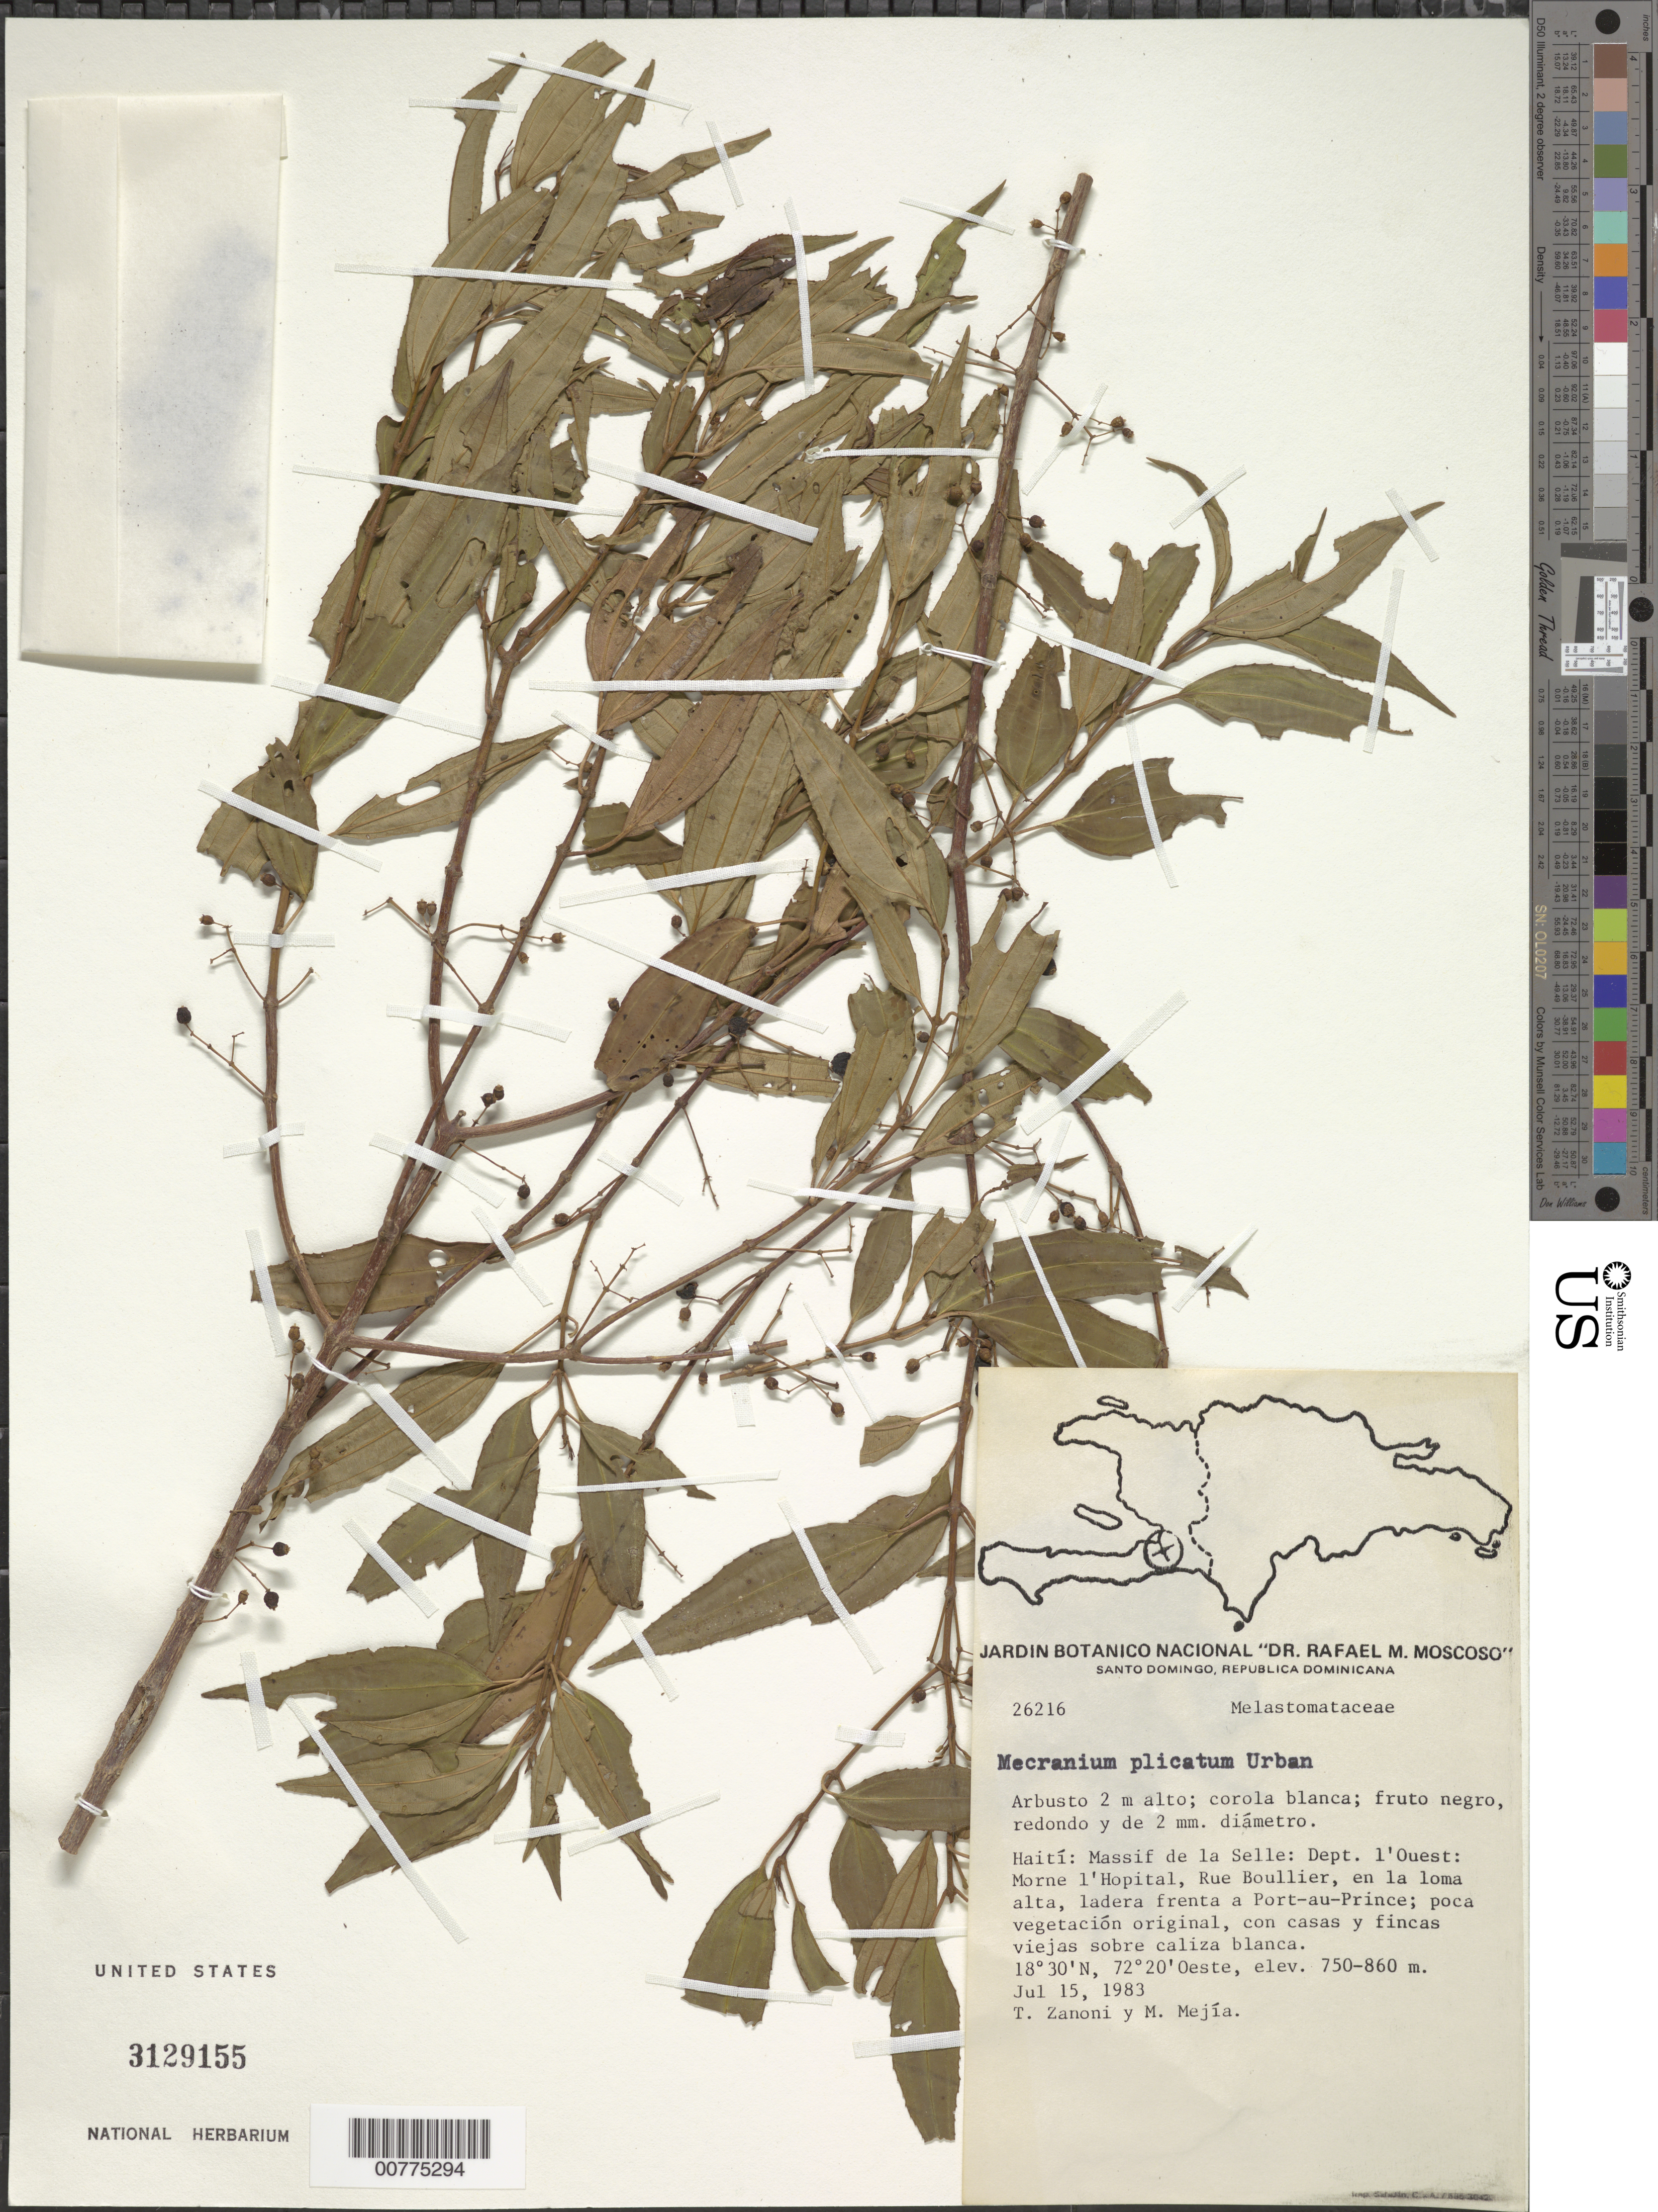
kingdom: Plantae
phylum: Tracheophyta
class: Magnoliopsida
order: Myrtales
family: Melastomataceae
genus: Mecranium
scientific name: Mecranium plicatum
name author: Urb.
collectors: T. A. Zanoni & M. Mejia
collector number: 26216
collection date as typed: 15 Jul 1983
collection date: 1983-07-15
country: Haiti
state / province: Ouest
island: Hispaniola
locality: Massif de la Selle, Morne l'Hopital, Rue Boullier, in high hill, hillside in front of Port-au-Prince.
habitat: Few original vegetation, with houses and old properties over white limestone.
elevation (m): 750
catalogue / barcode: US 3129155